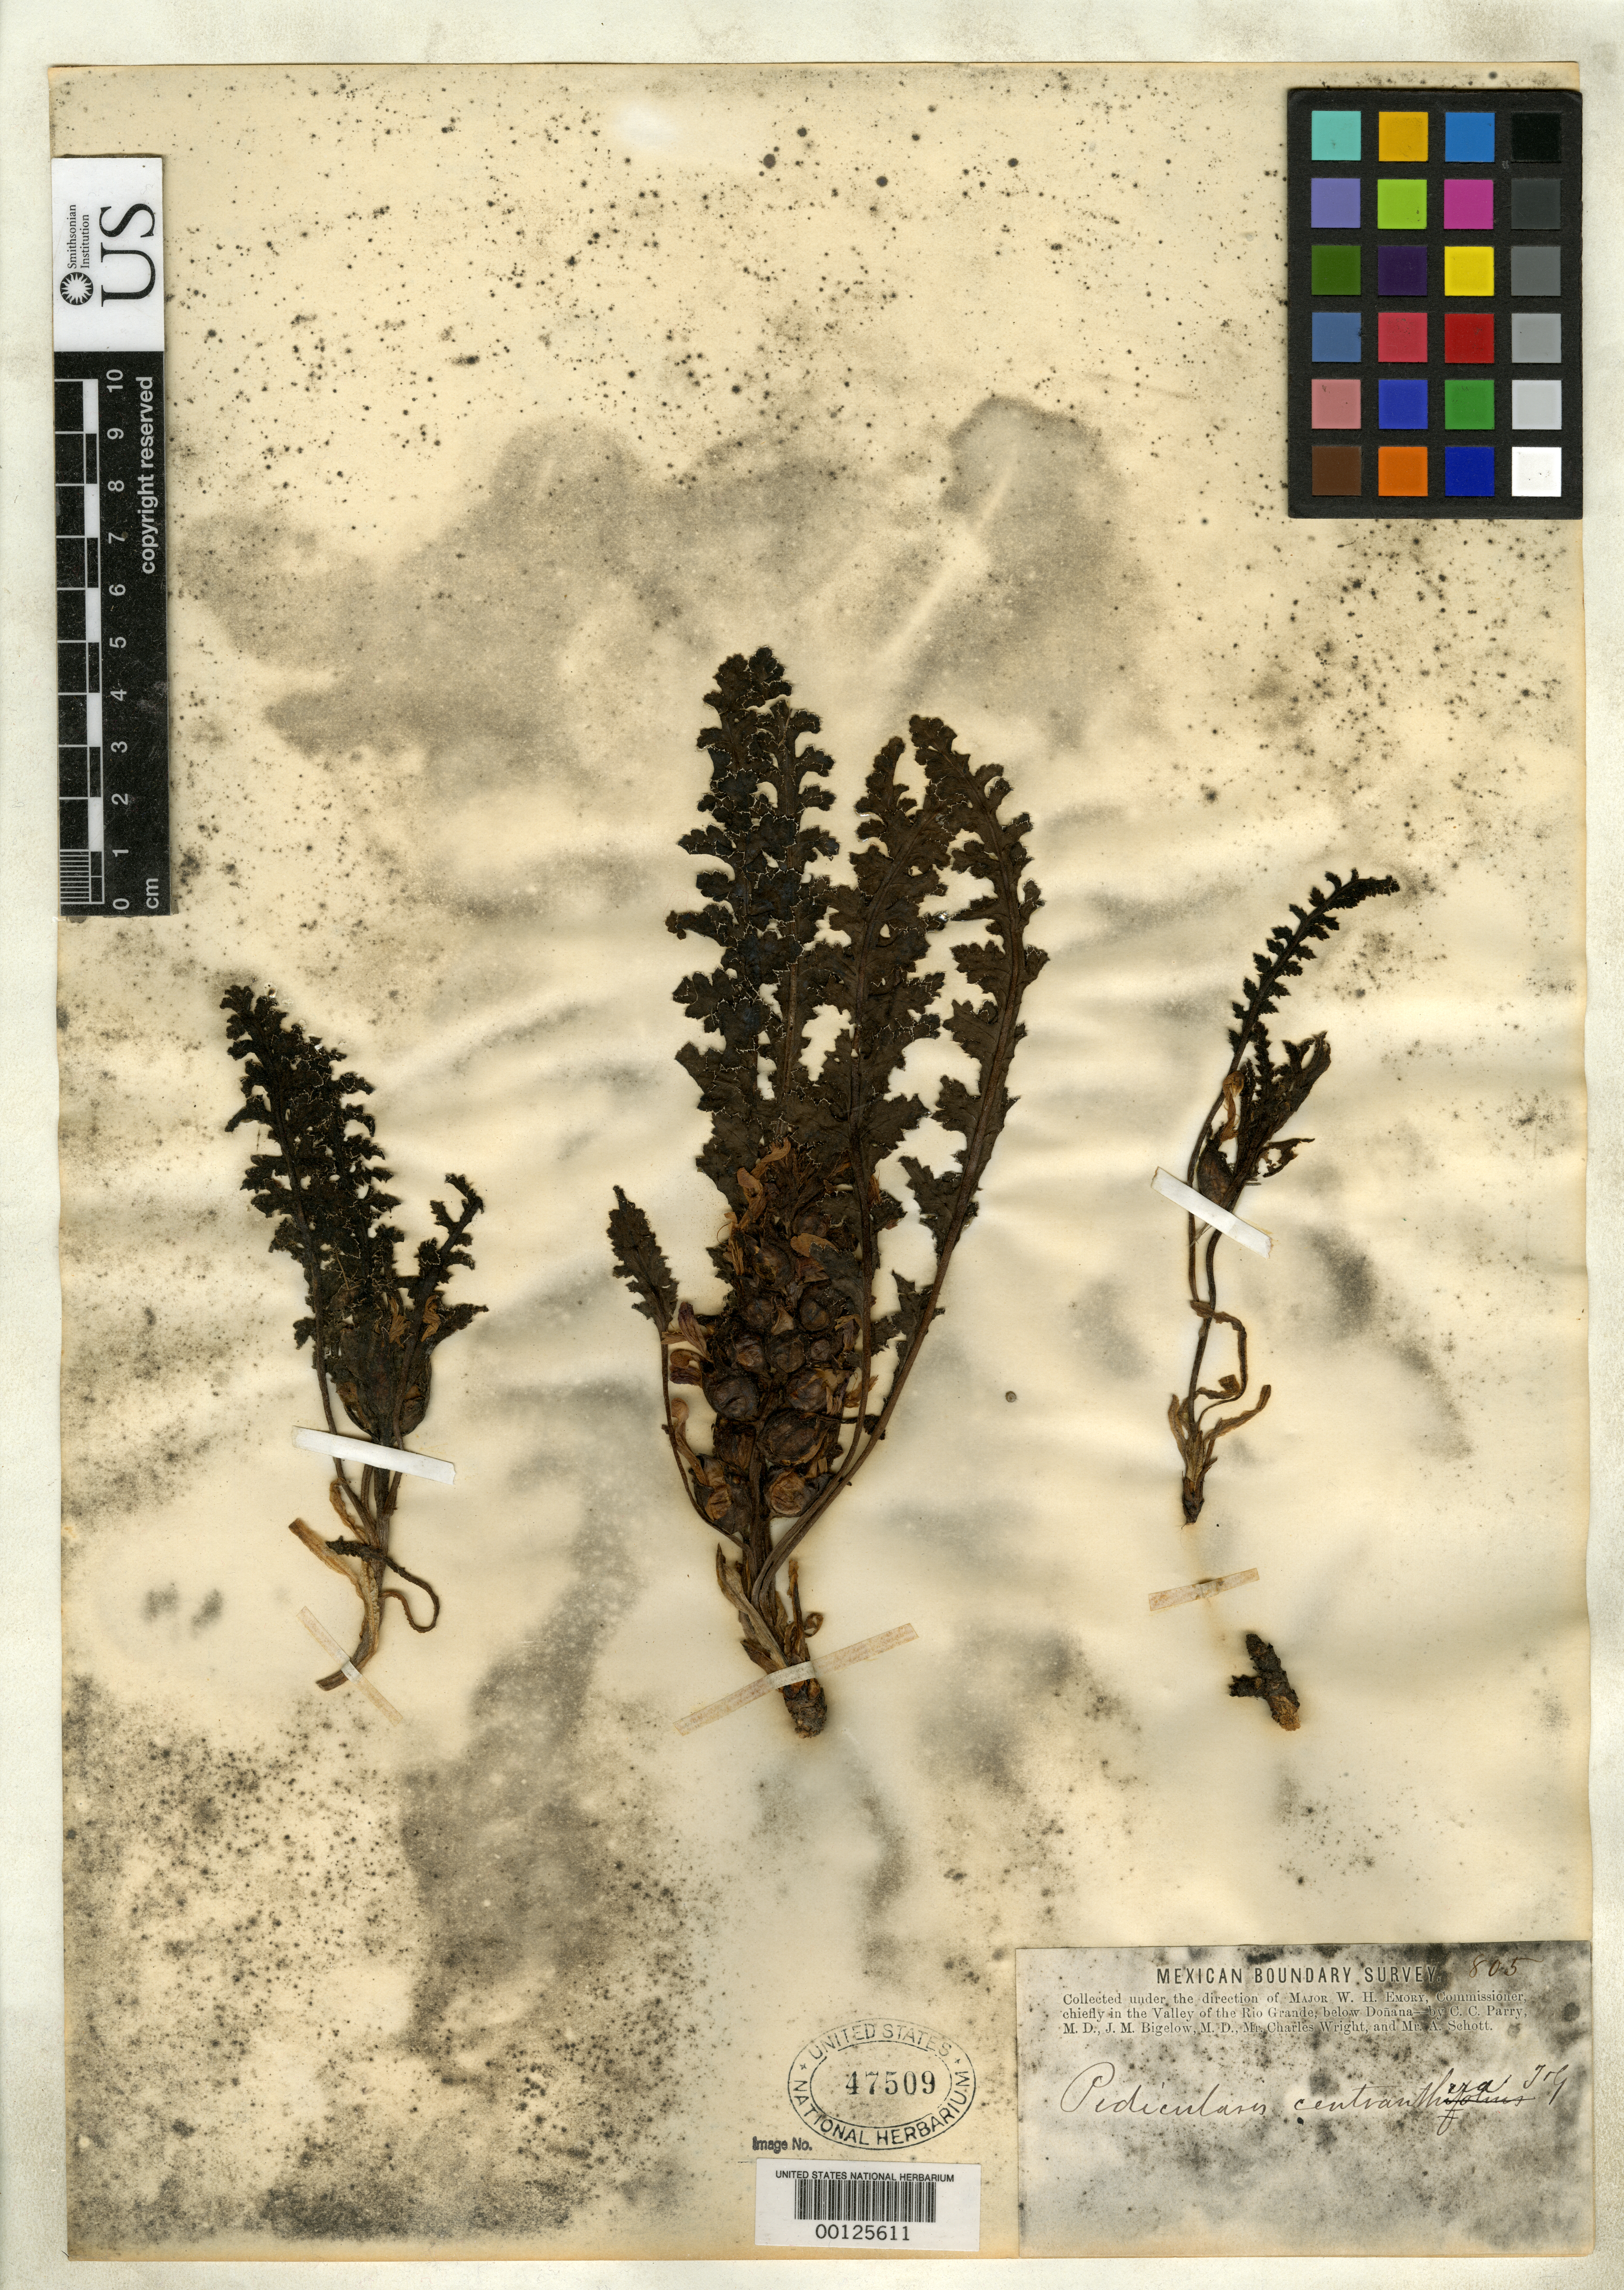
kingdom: Plantae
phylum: Tracheophyta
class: Magnoliopsida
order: Lamiales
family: Orobanchaceae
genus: Pedicularis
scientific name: Pedicularis centranthera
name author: A. Gray in Emory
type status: Isotype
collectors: J. M. Bigelow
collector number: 805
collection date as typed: Apr 1851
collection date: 1851-04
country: United States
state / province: New Mexico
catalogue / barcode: US 47509